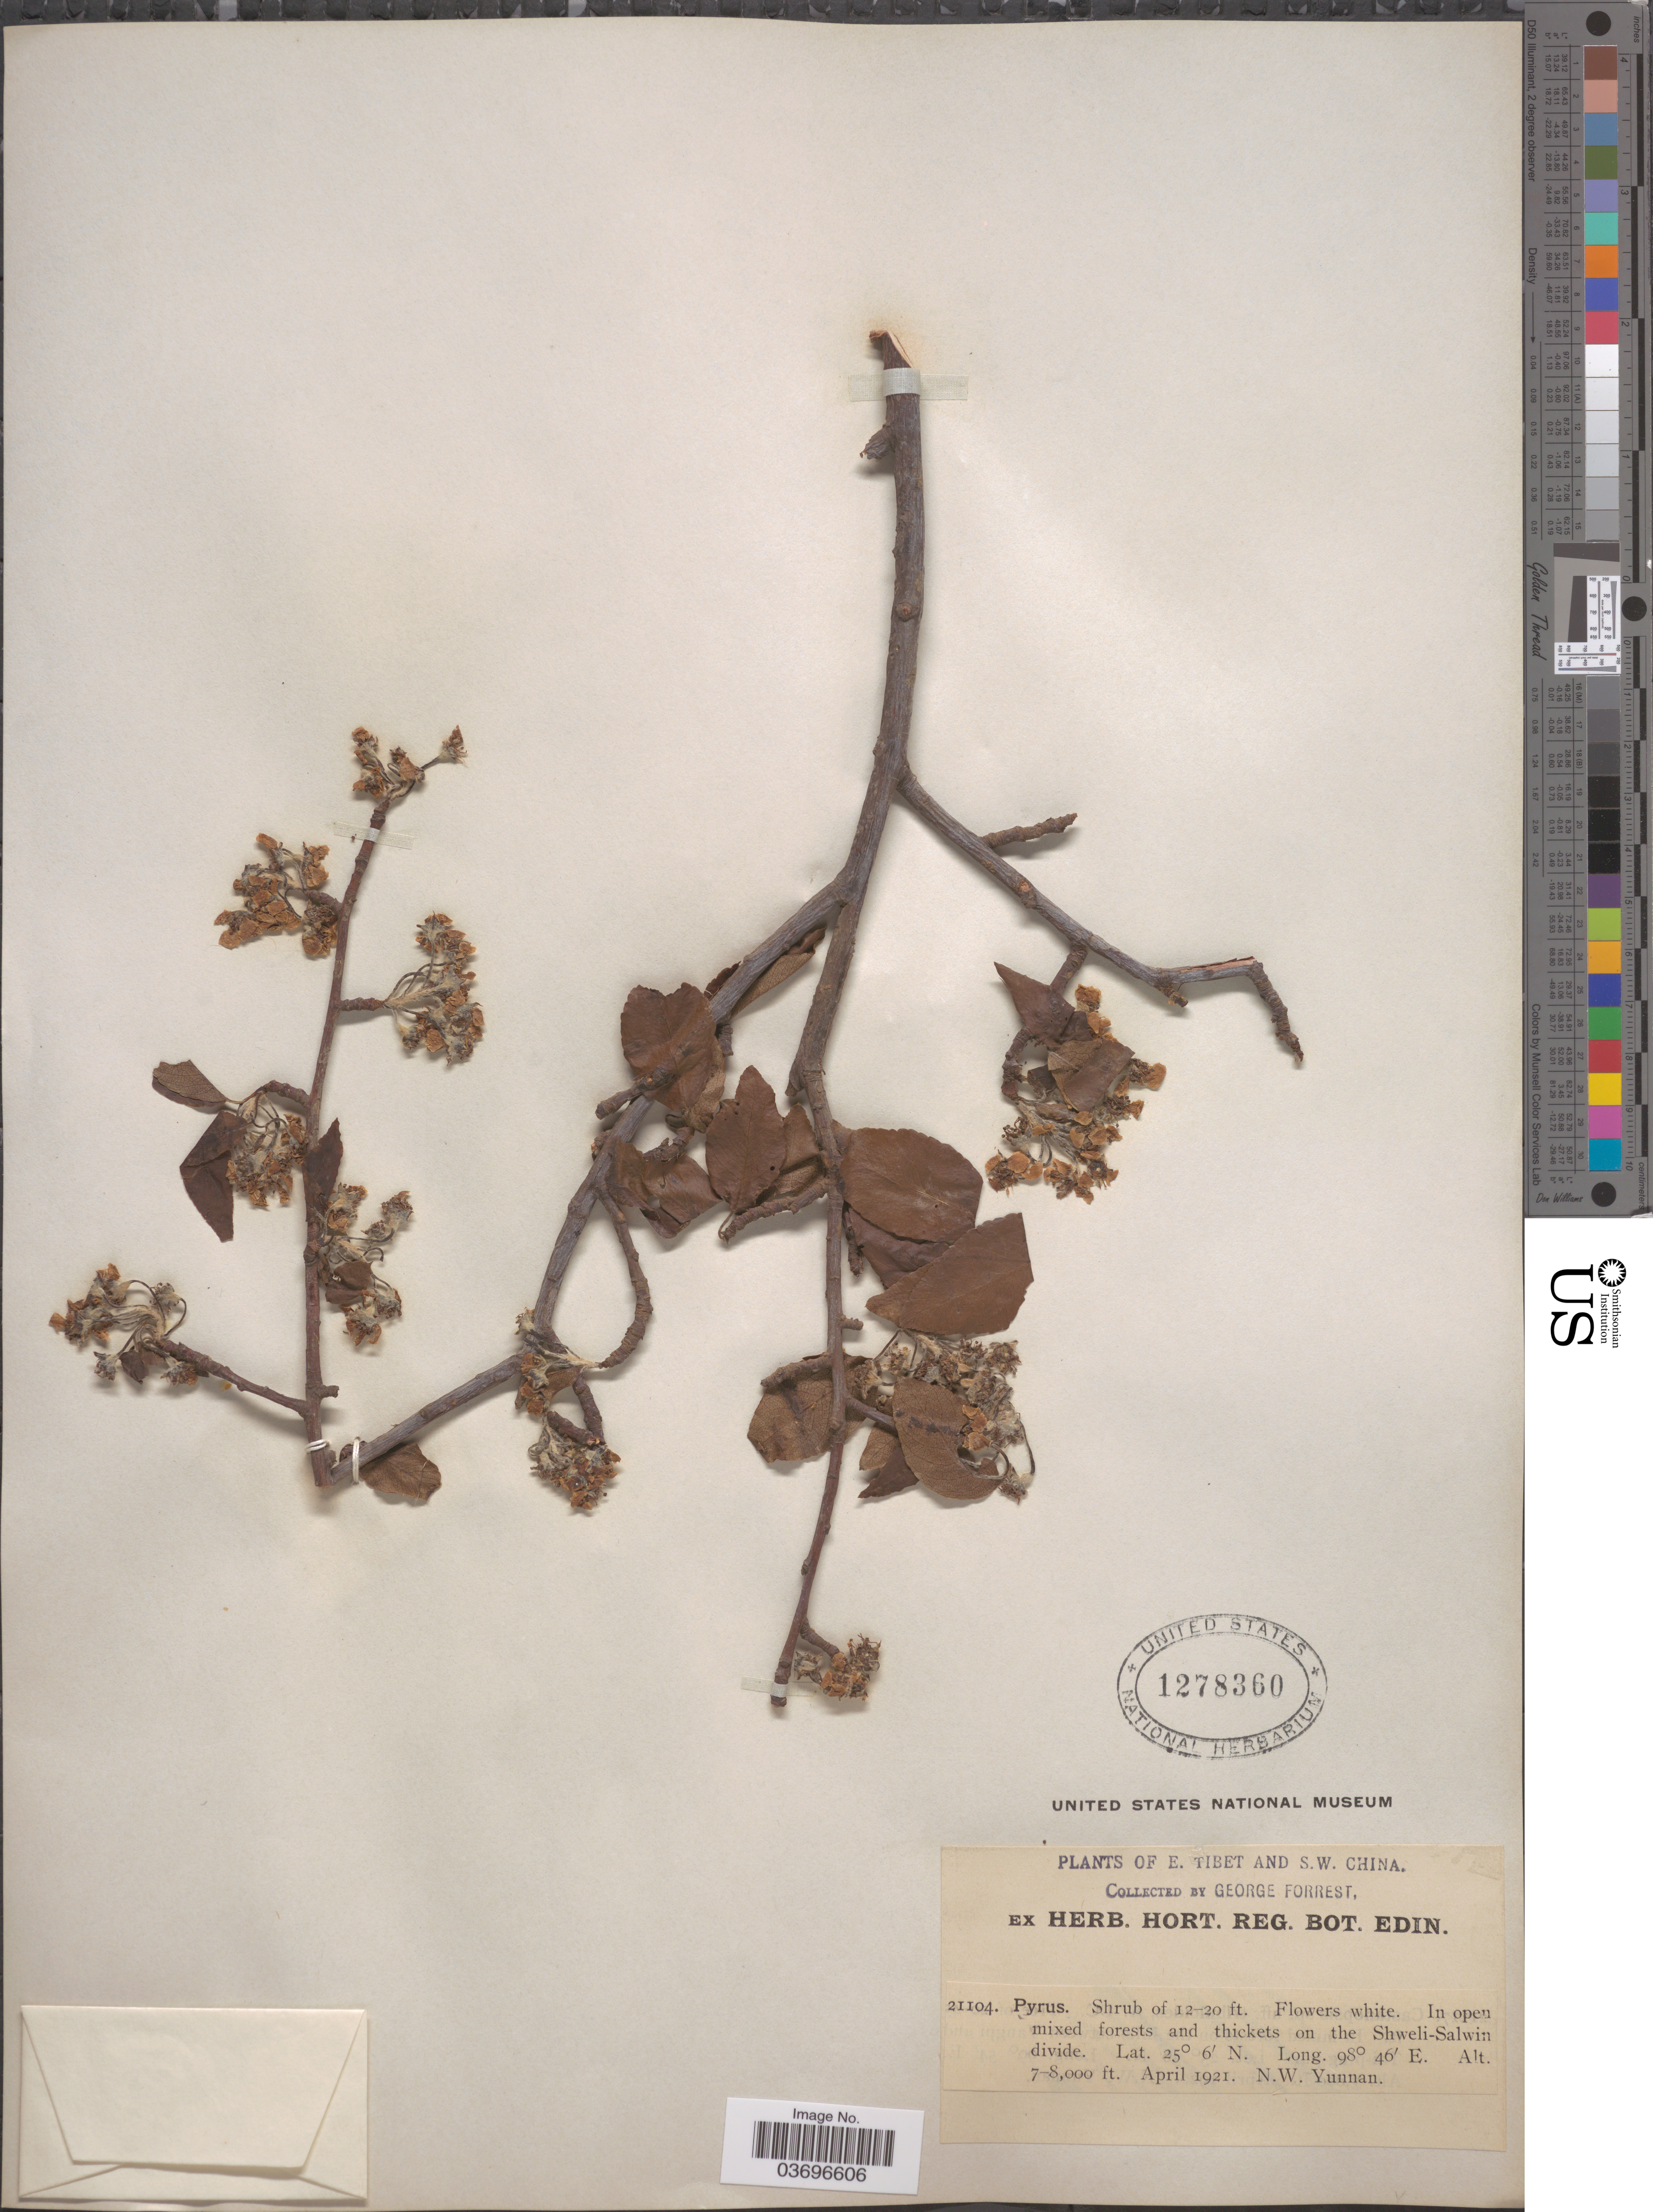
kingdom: Plantae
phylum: Tracheophyta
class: Magnoliopsida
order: Rosales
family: Rosaceae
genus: Pyrus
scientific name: Pyrus sp.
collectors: G. Forrest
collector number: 21104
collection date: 1921-04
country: China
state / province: Yunnan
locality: In open mixed forests and thickets on the Shweli-Salwin divide. N.W. Yunnan.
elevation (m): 2134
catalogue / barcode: US 1278360